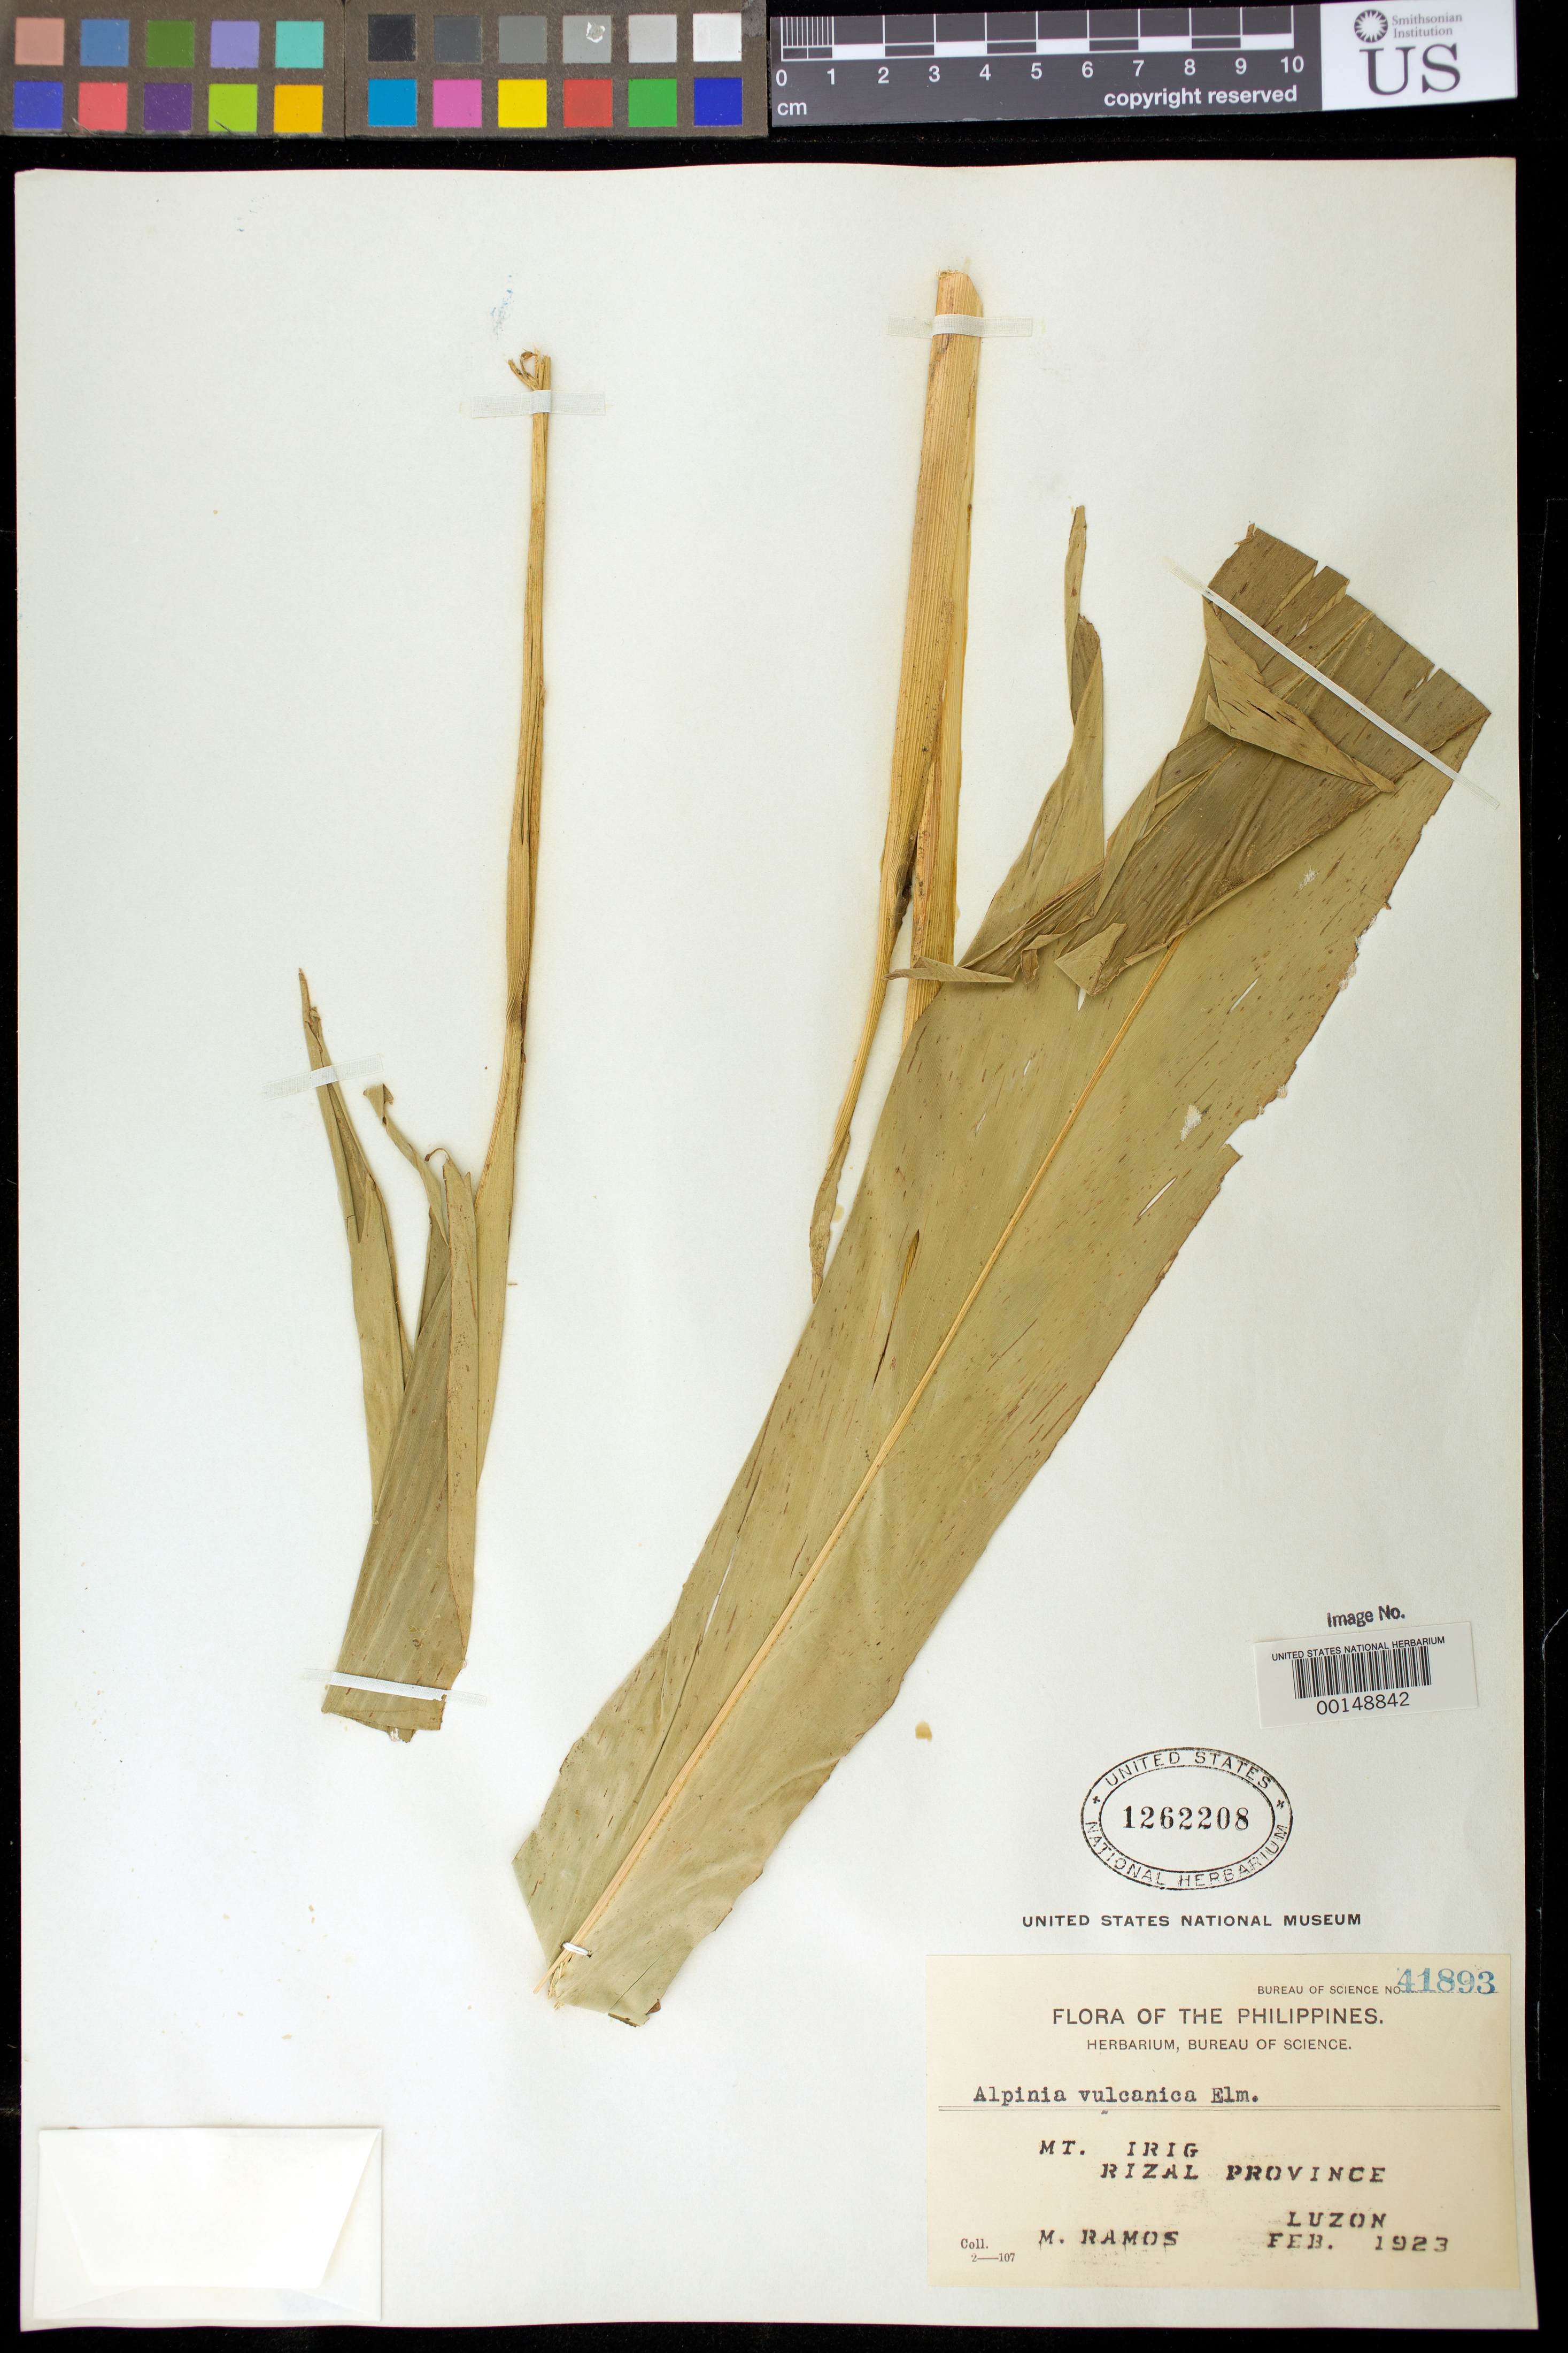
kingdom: Plantae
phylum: Tracheophyta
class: Liliopsida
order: Zingiberales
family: Zingiberaceae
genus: Alpinia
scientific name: Alpinia vulcanica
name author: Elmer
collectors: M. Ramos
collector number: Bur. Sci. 41893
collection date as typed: Feb 1923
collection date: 1923-02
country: Philippines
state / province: Calabarzon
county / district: Rizal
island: Luzon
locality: Mt. irig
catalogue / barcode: US 1262208